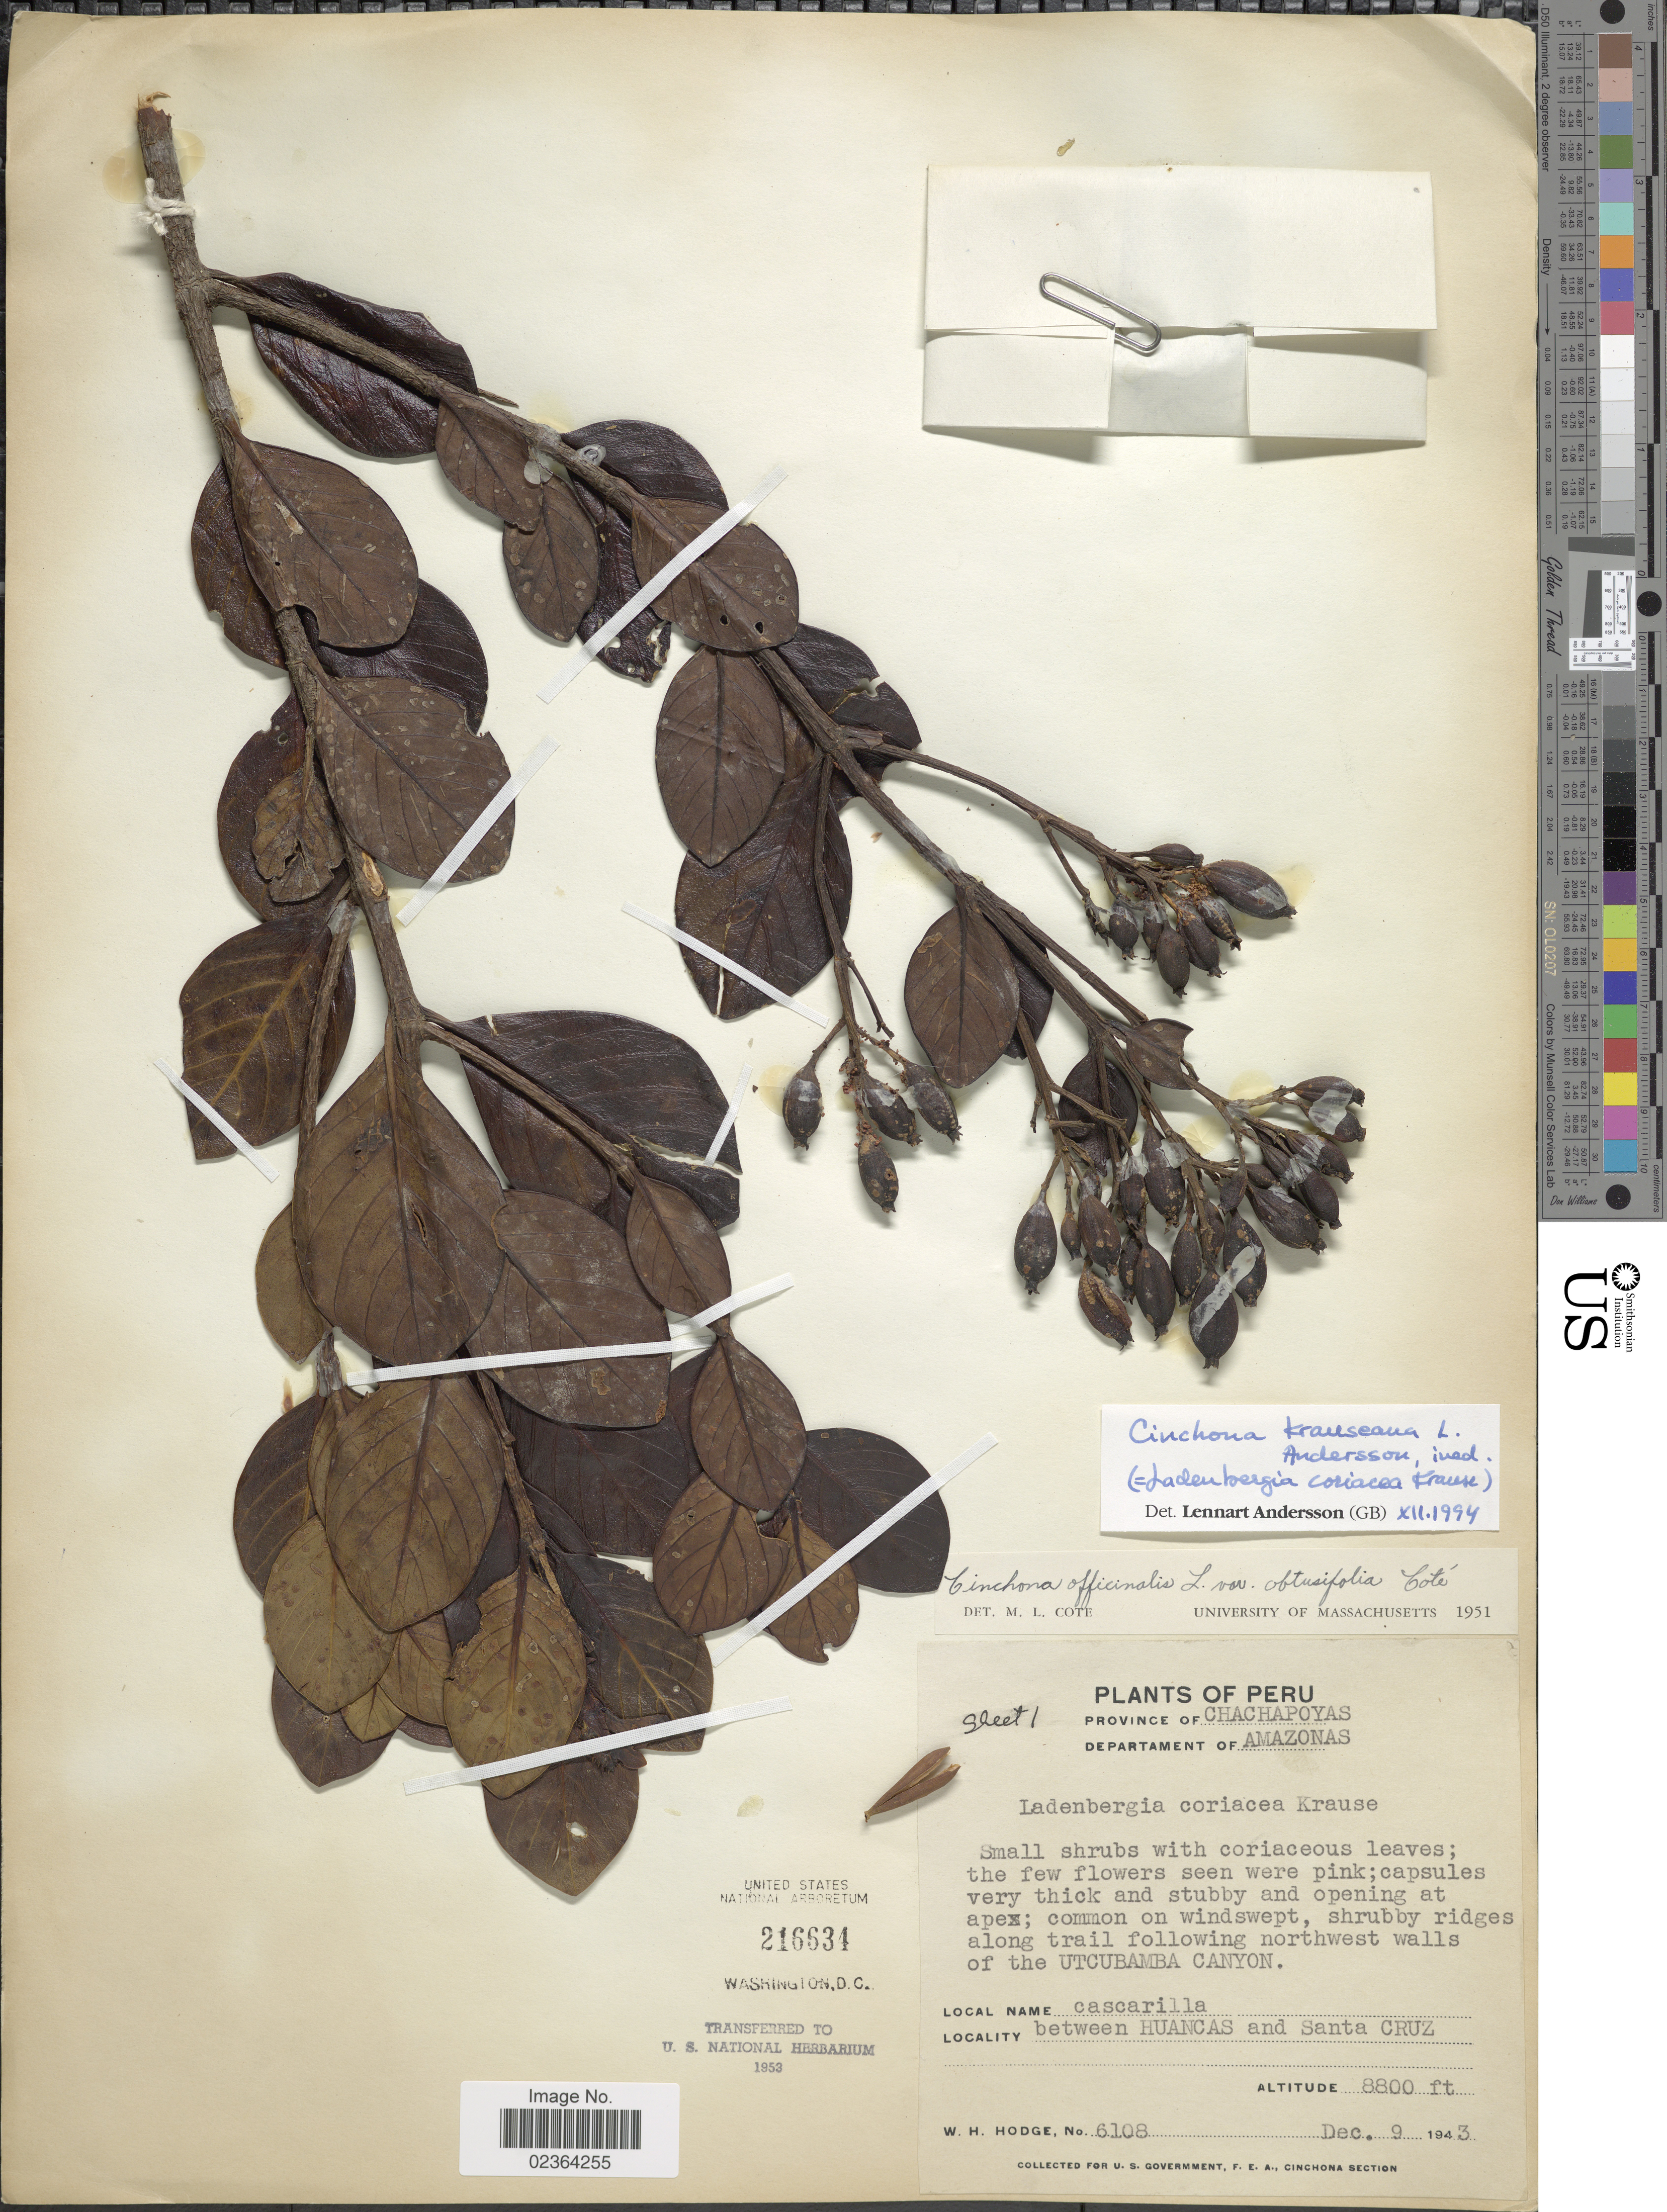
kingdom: Plantae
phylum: Tracheophyta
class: Magnoliopsida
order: Gentianales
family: Rubiaceae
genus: Cinchona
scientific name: Cinchona krauseana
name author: L. Andersson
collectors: W. Hodge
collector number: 6108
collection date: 1943-12-09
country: Peru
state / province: Amazonas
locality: Province of Chachapoyas, Department of Amazonas, along trail following northwest walls of the Utcubamba Canyon, Between Huangas and Santa Cruz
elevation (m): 2682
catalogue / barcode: US 216634